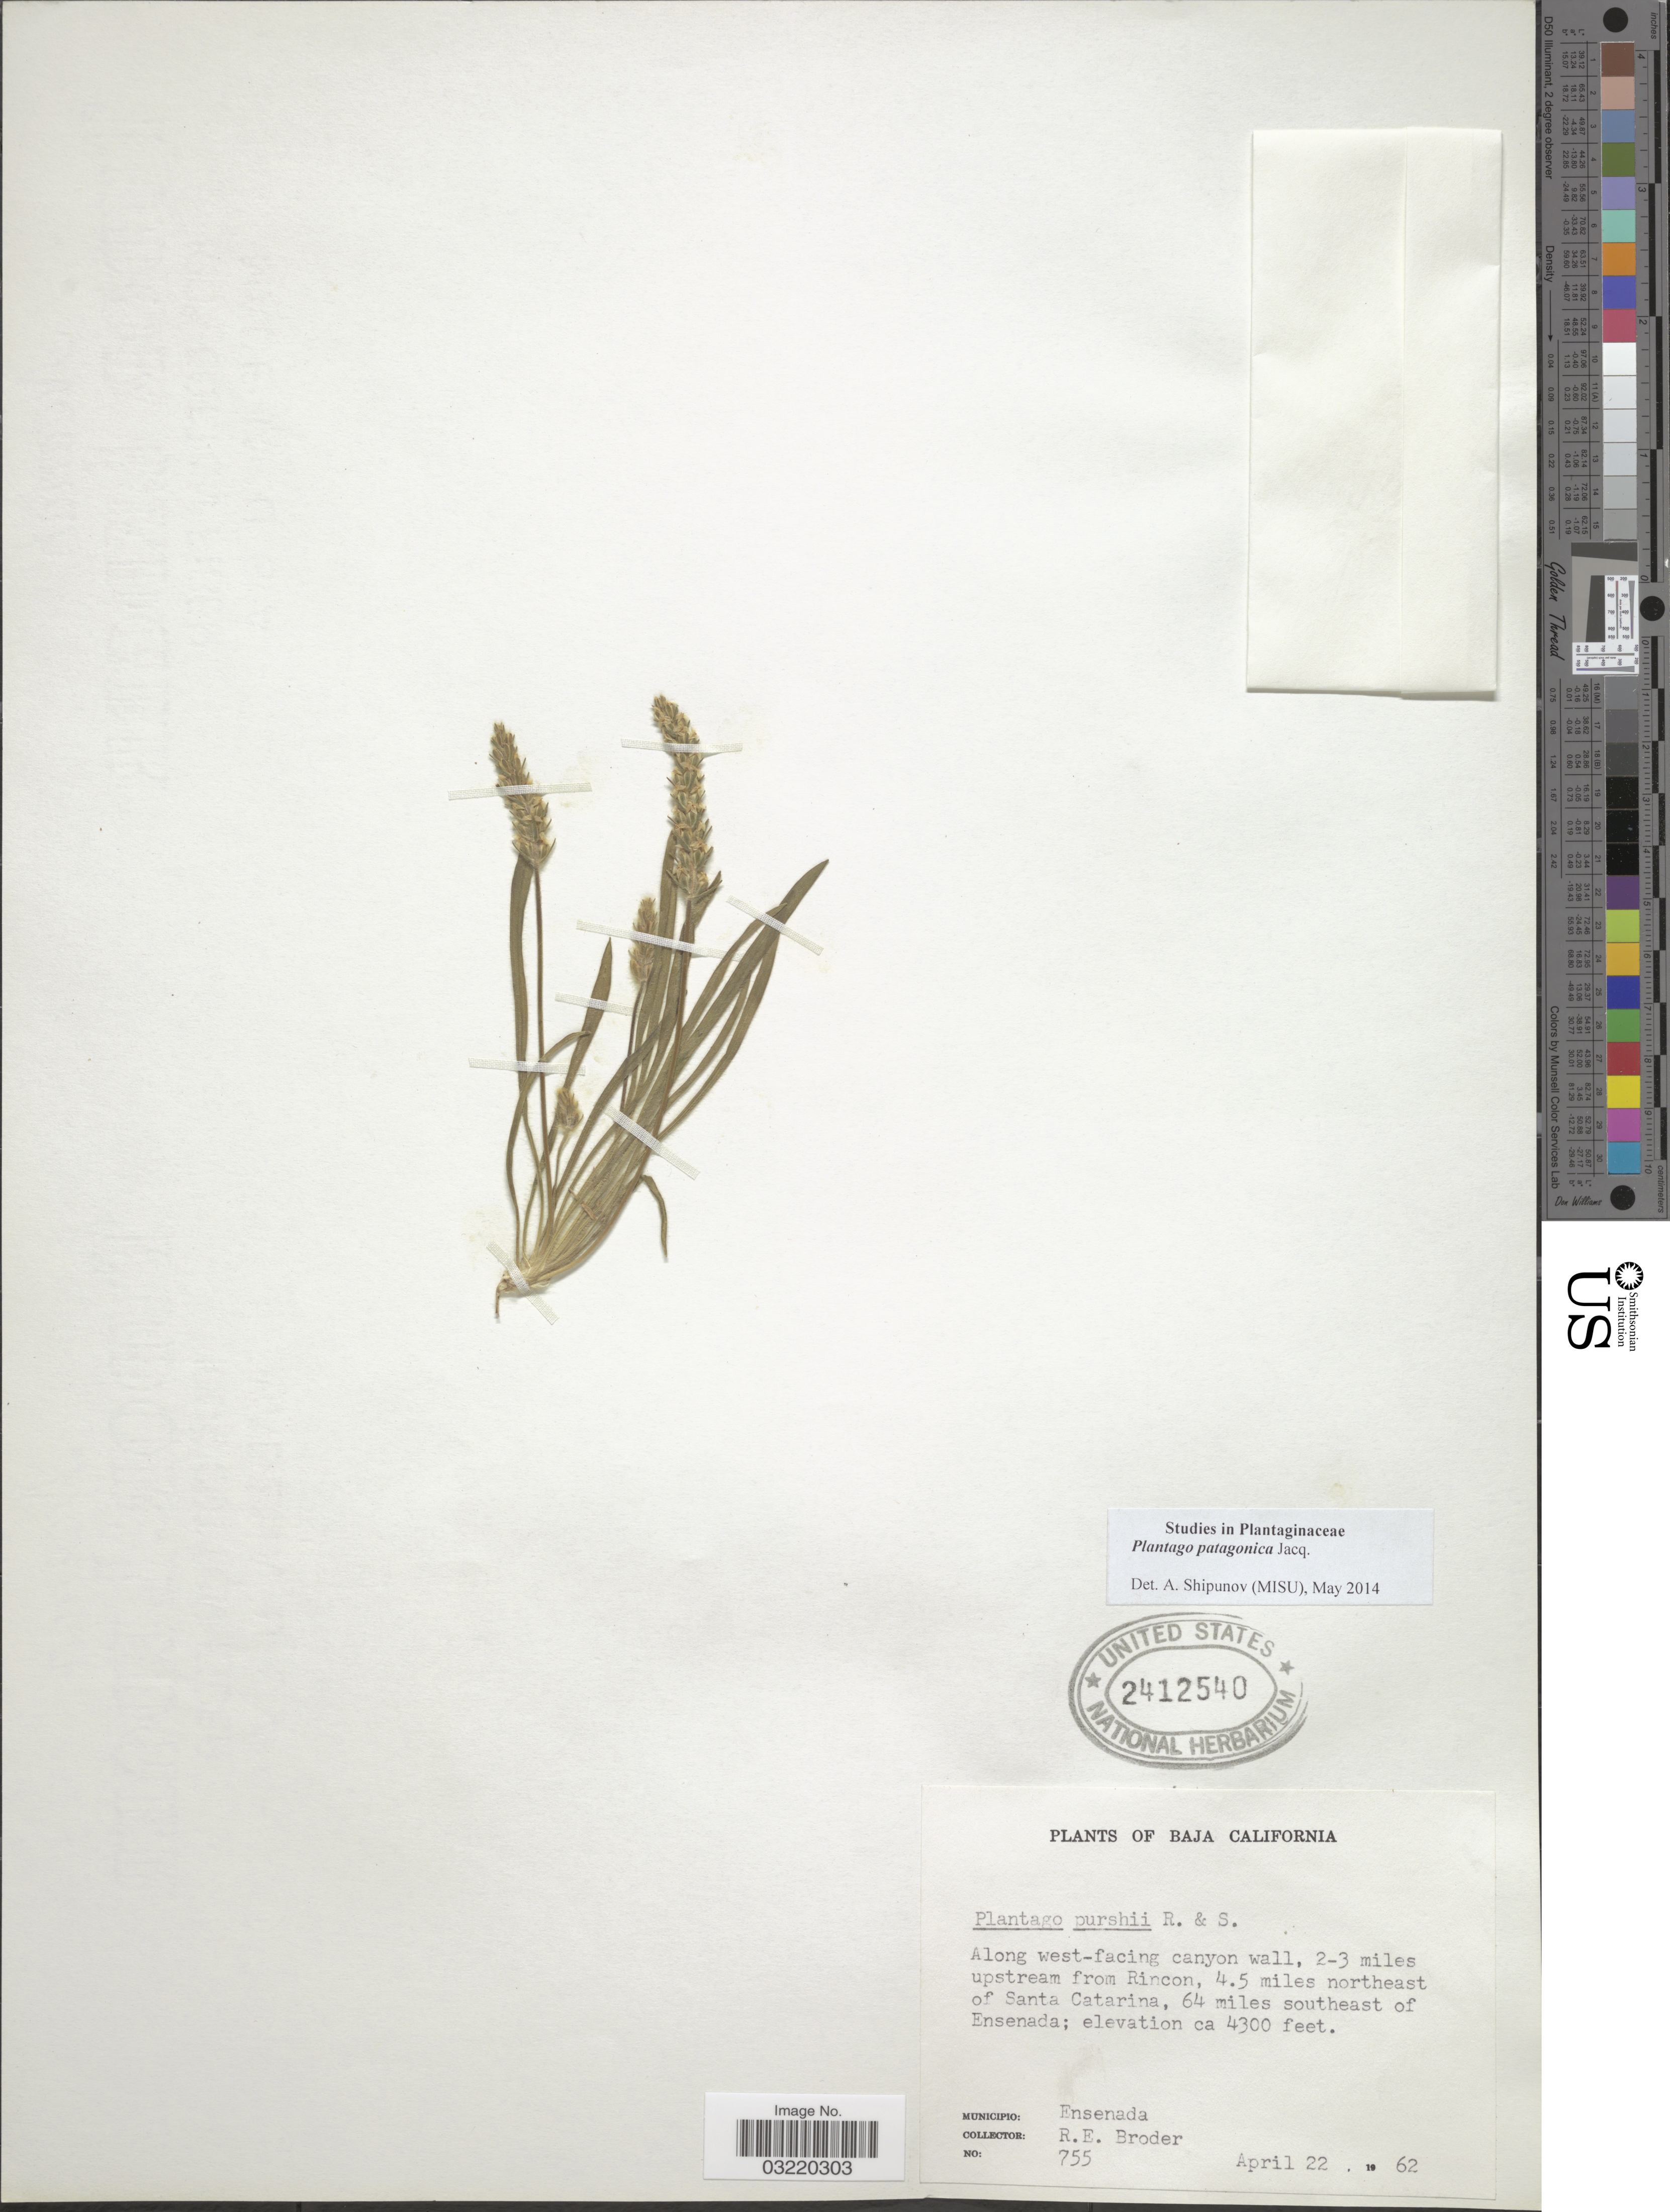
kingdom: Plantae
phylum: Tracheophyta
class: Magnoliopsida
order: Lamiales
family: Plantaginaceae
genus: Plantago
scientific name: Plantago patagonica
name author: Jacq.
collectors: R. Broder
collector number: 755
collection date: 1962-04-22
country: Mexico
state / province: Baja California Norte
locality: Along west-facing canyon wall, 2-3 miles upstream from Rincon, 4.5 miles northeast of Santa Catarina, 64 miles southeast of Ensenada.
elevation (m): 1311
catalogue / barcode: US 2412540